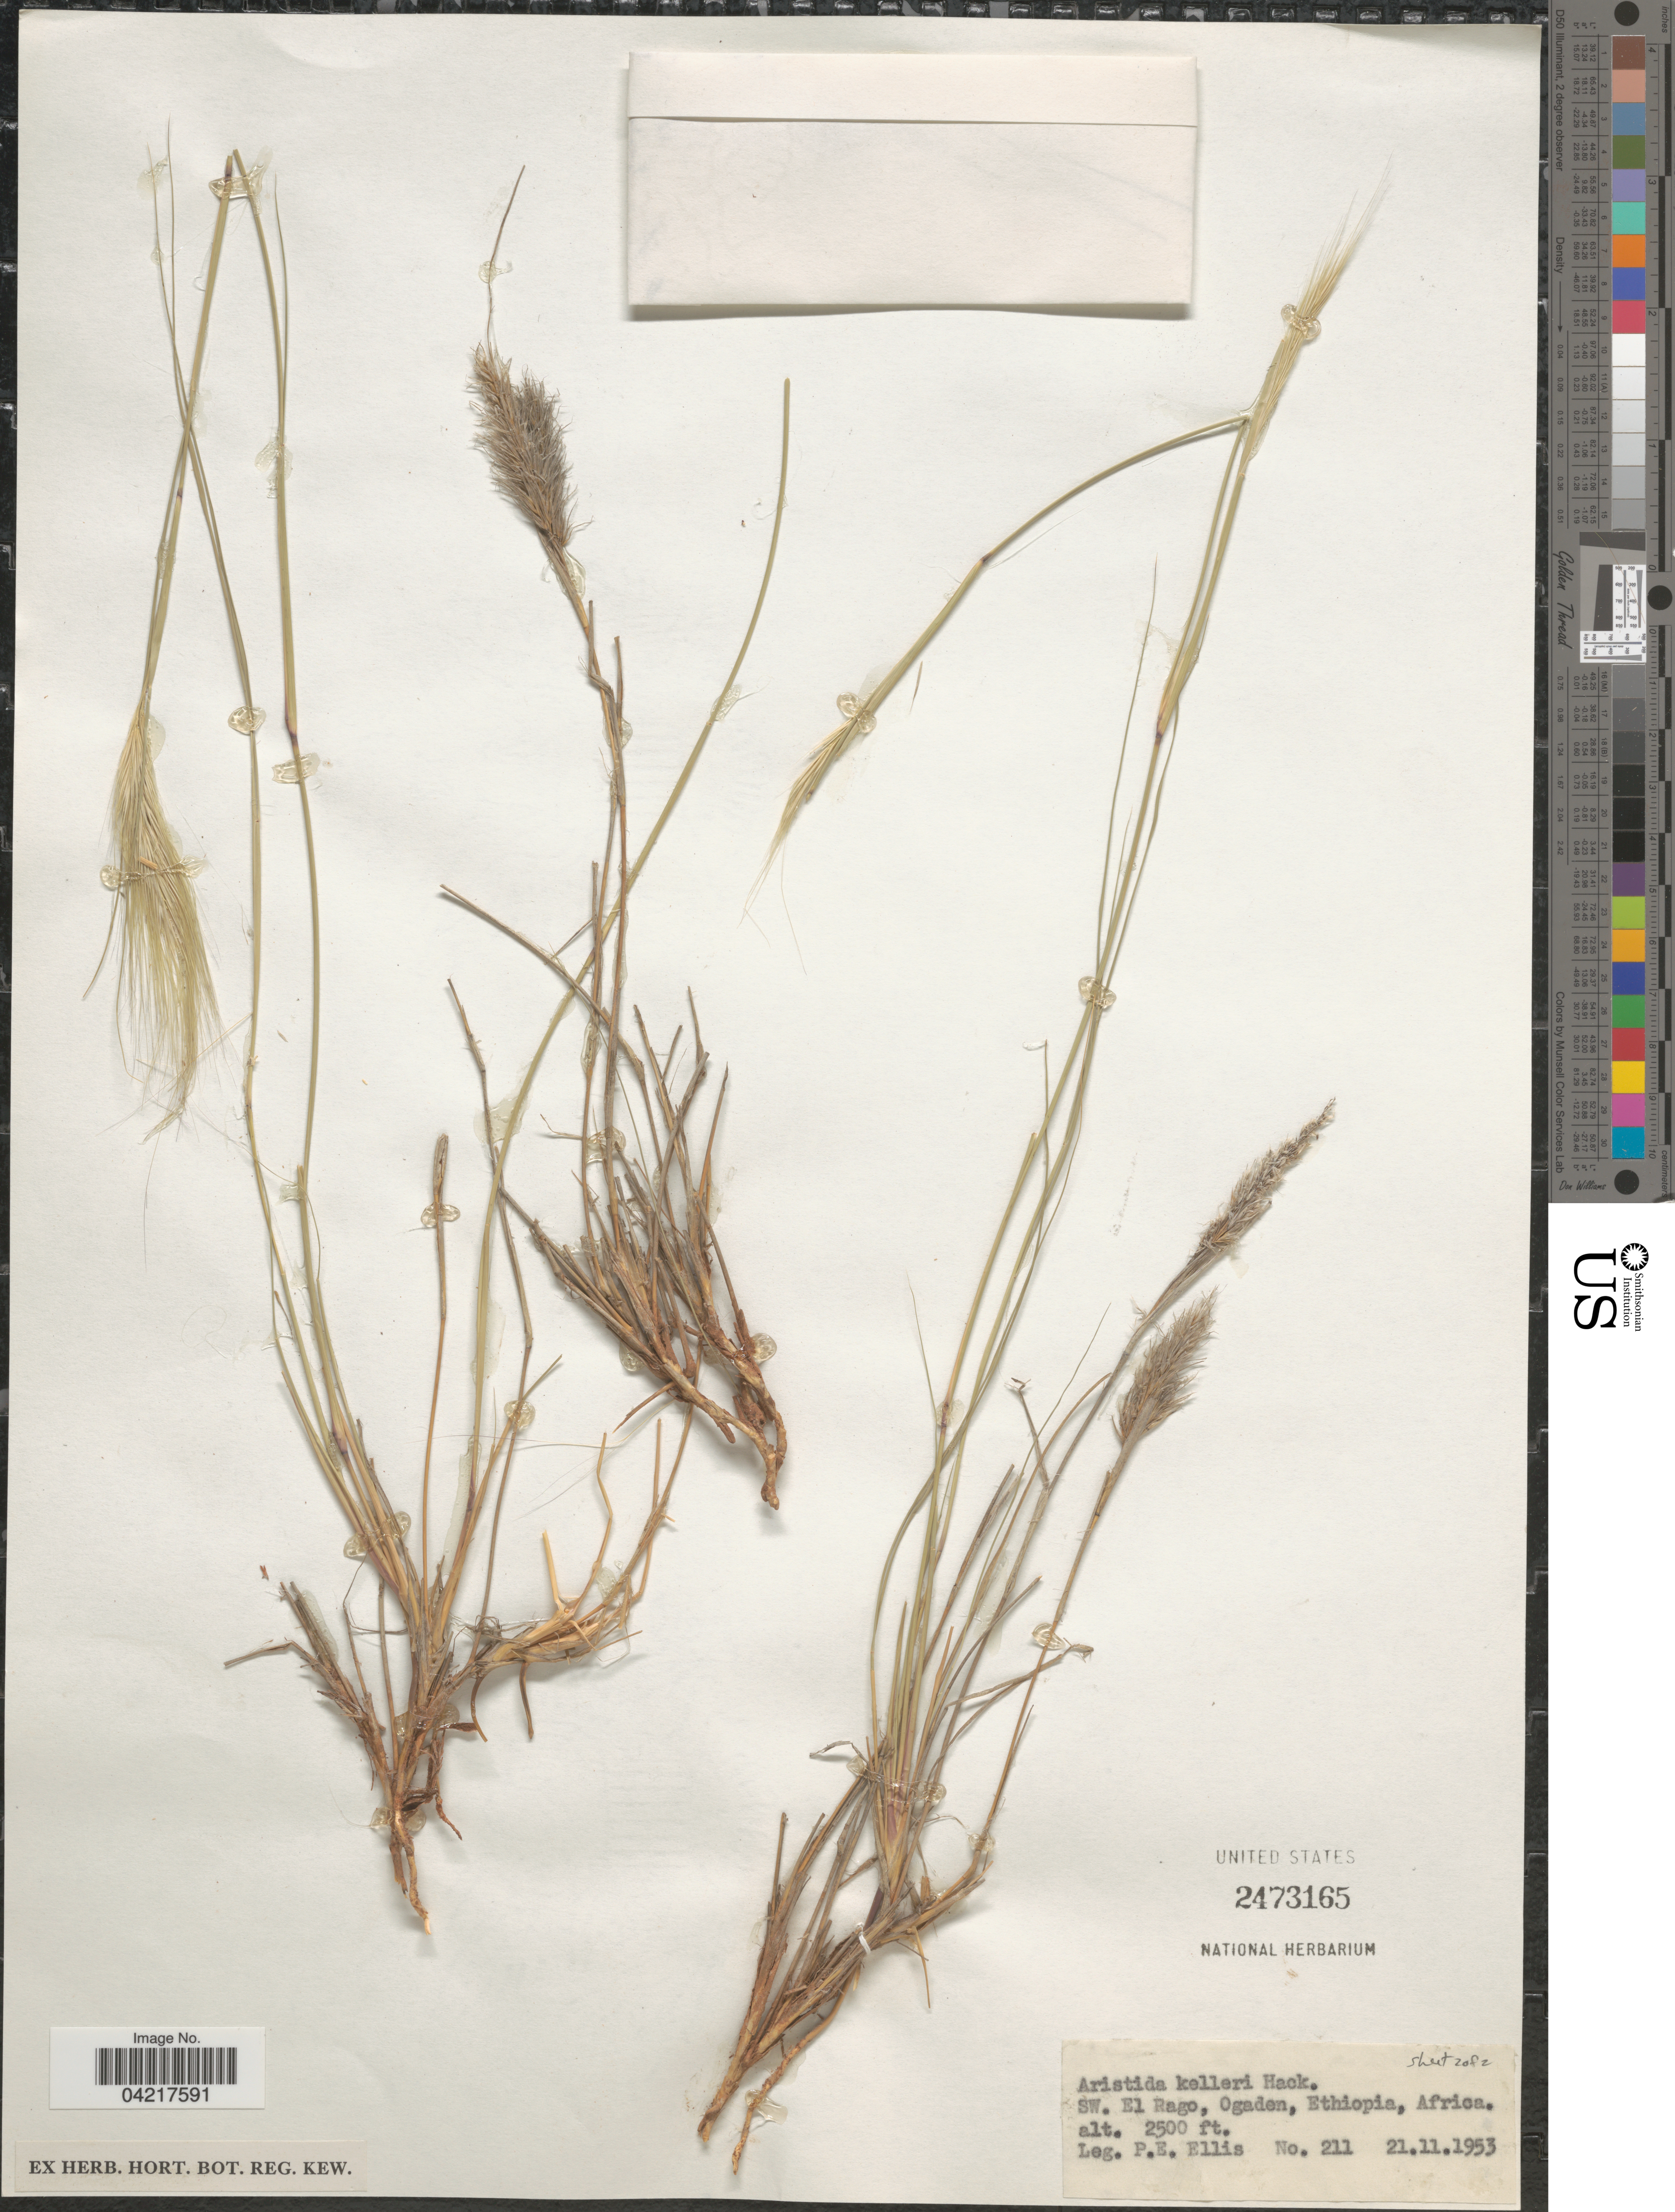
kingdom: Plantae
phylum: Tracheophyta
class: Liliopsida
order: Poales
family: Poaceae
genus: Aristida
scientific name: Aristida kelleri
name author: Hack.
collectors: P. Ellis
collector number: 211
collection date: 1953-11-21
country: Ethiopia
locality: SW. El Rago, Ogaden.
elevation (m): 762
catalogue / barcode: US 2473165